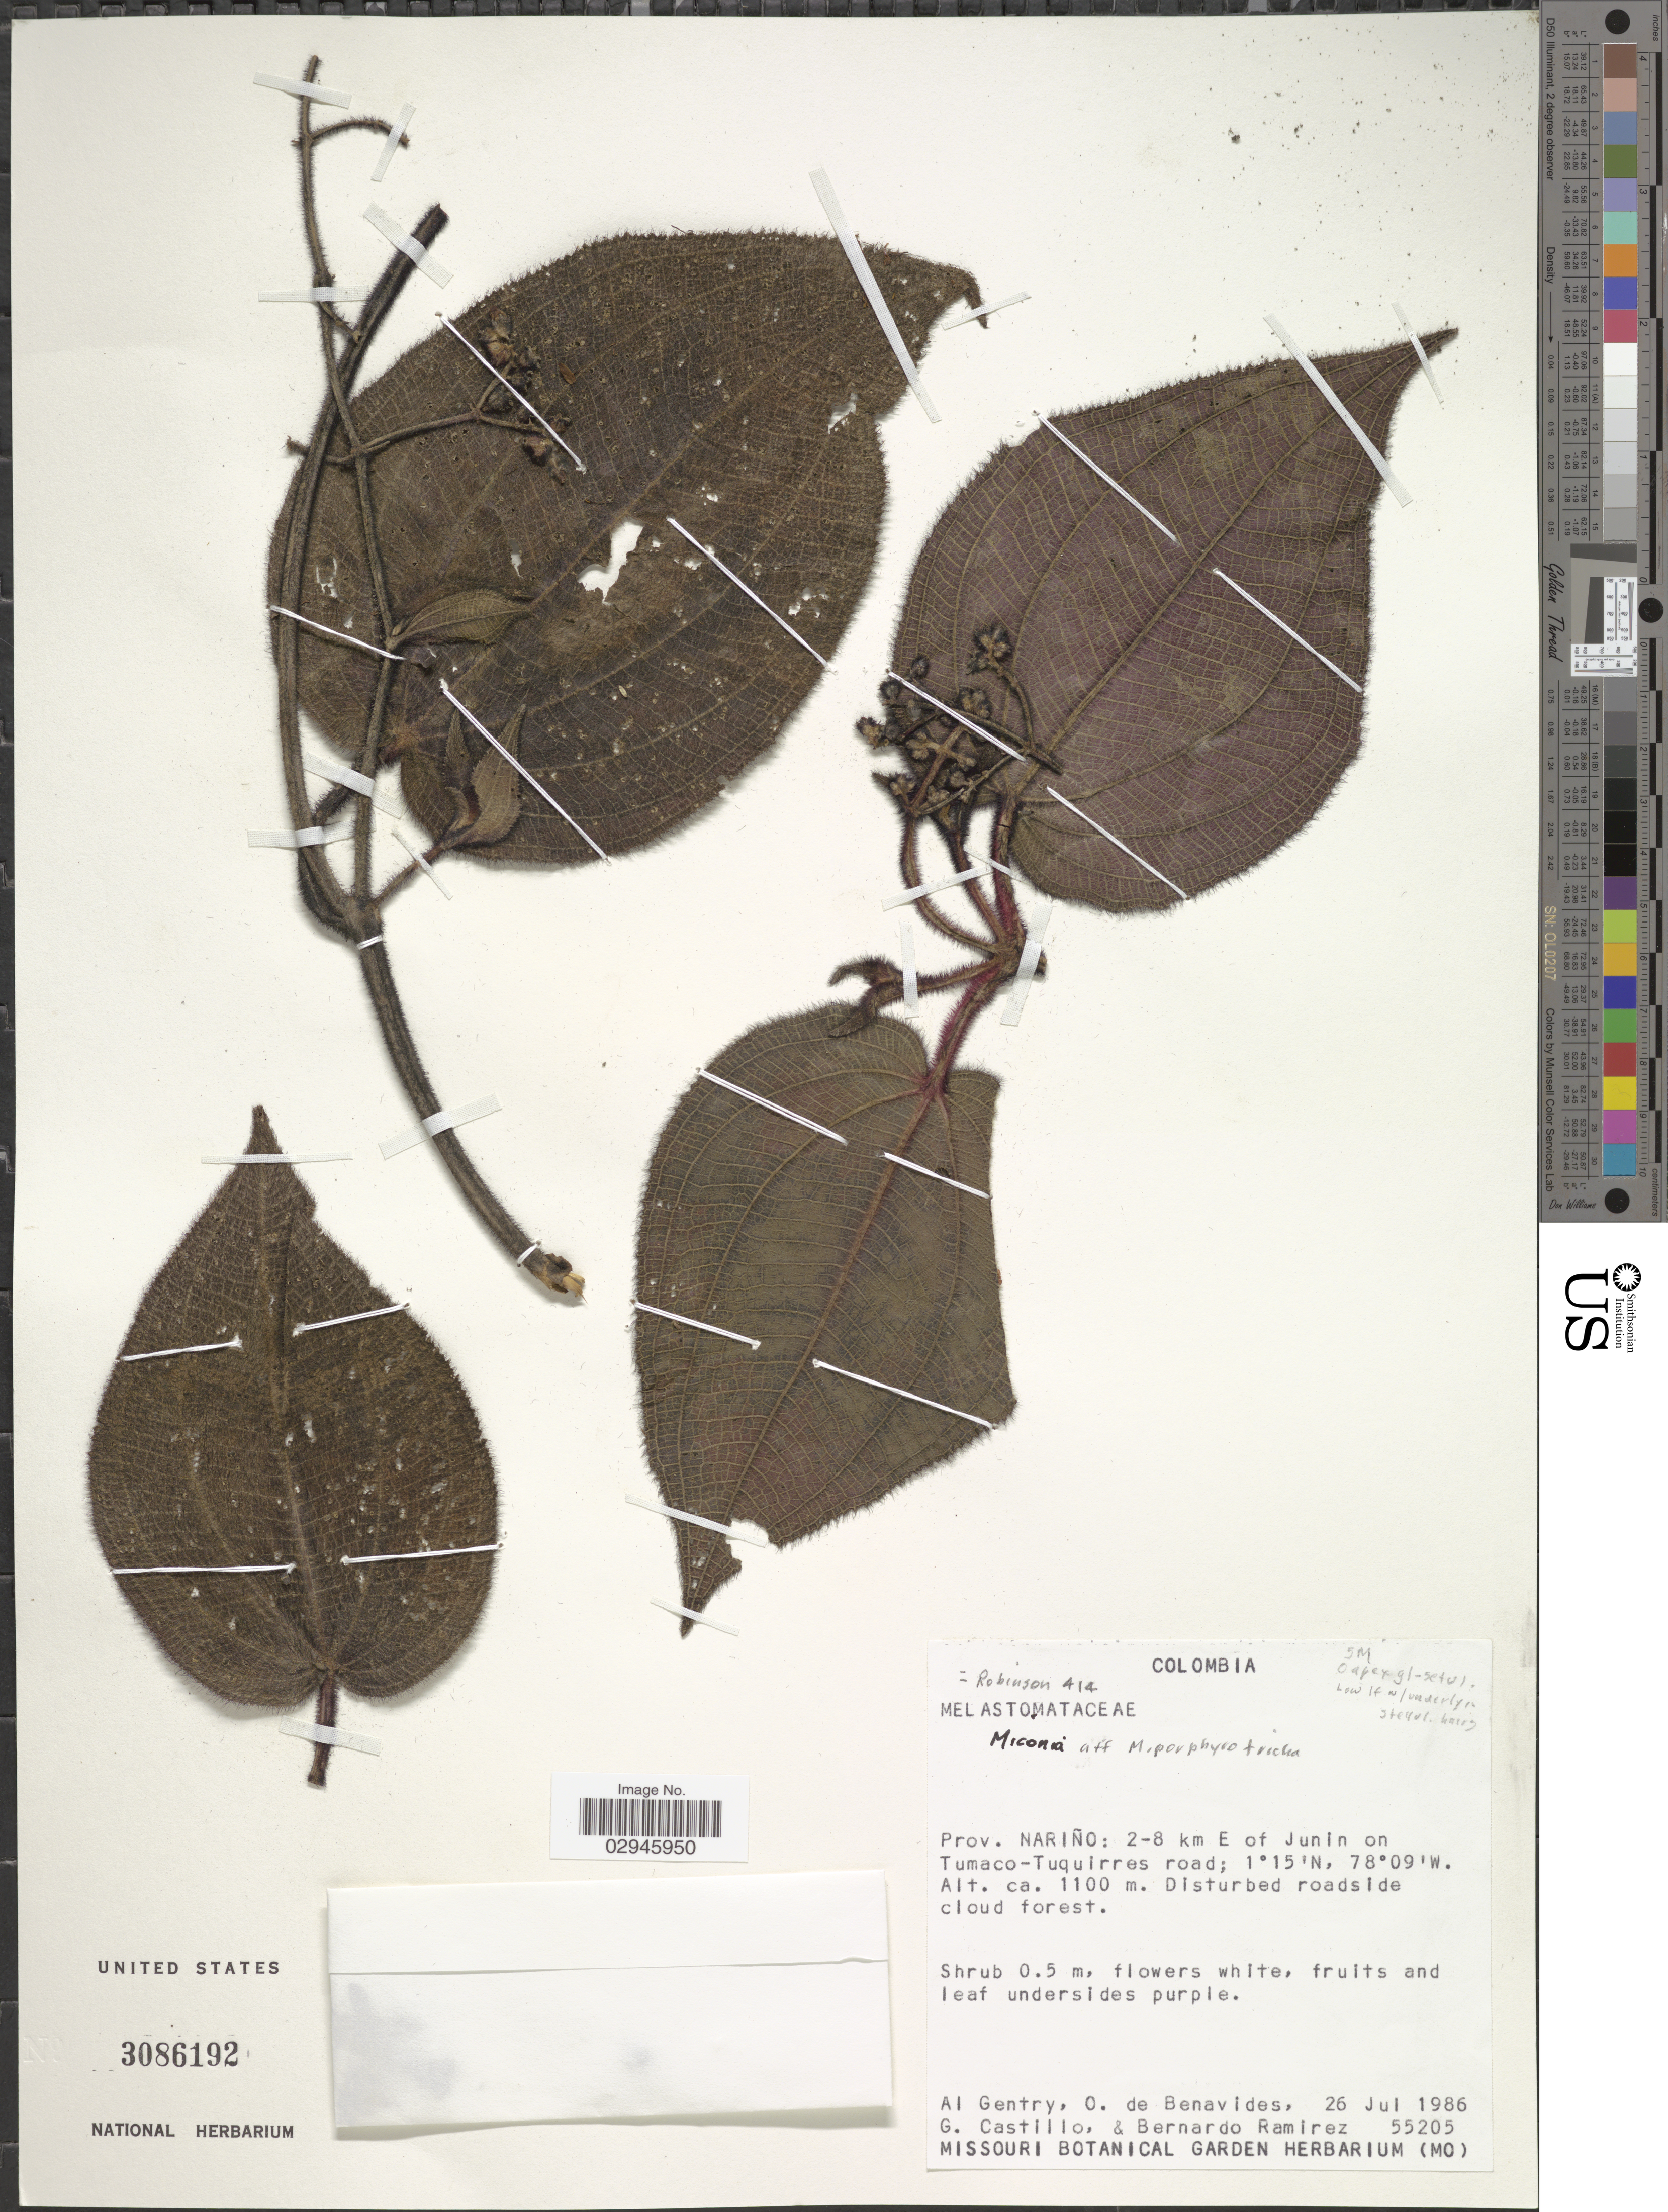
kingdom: Plantae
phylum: Tracheophyta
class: Magnoliopsida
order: Myrtales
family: Melastomataceae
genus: Miconia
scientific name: Miconia sp.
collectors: A. H. Gentry, Olga S. de Benavides, G. Castillo & B. Ramírez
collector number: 55205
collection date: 1986-07-26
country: Colombia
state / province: Nariño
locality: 2-8 km E of Junin on Tumaco-Tuquirres road.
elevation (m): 1100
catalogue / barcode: US 3086192